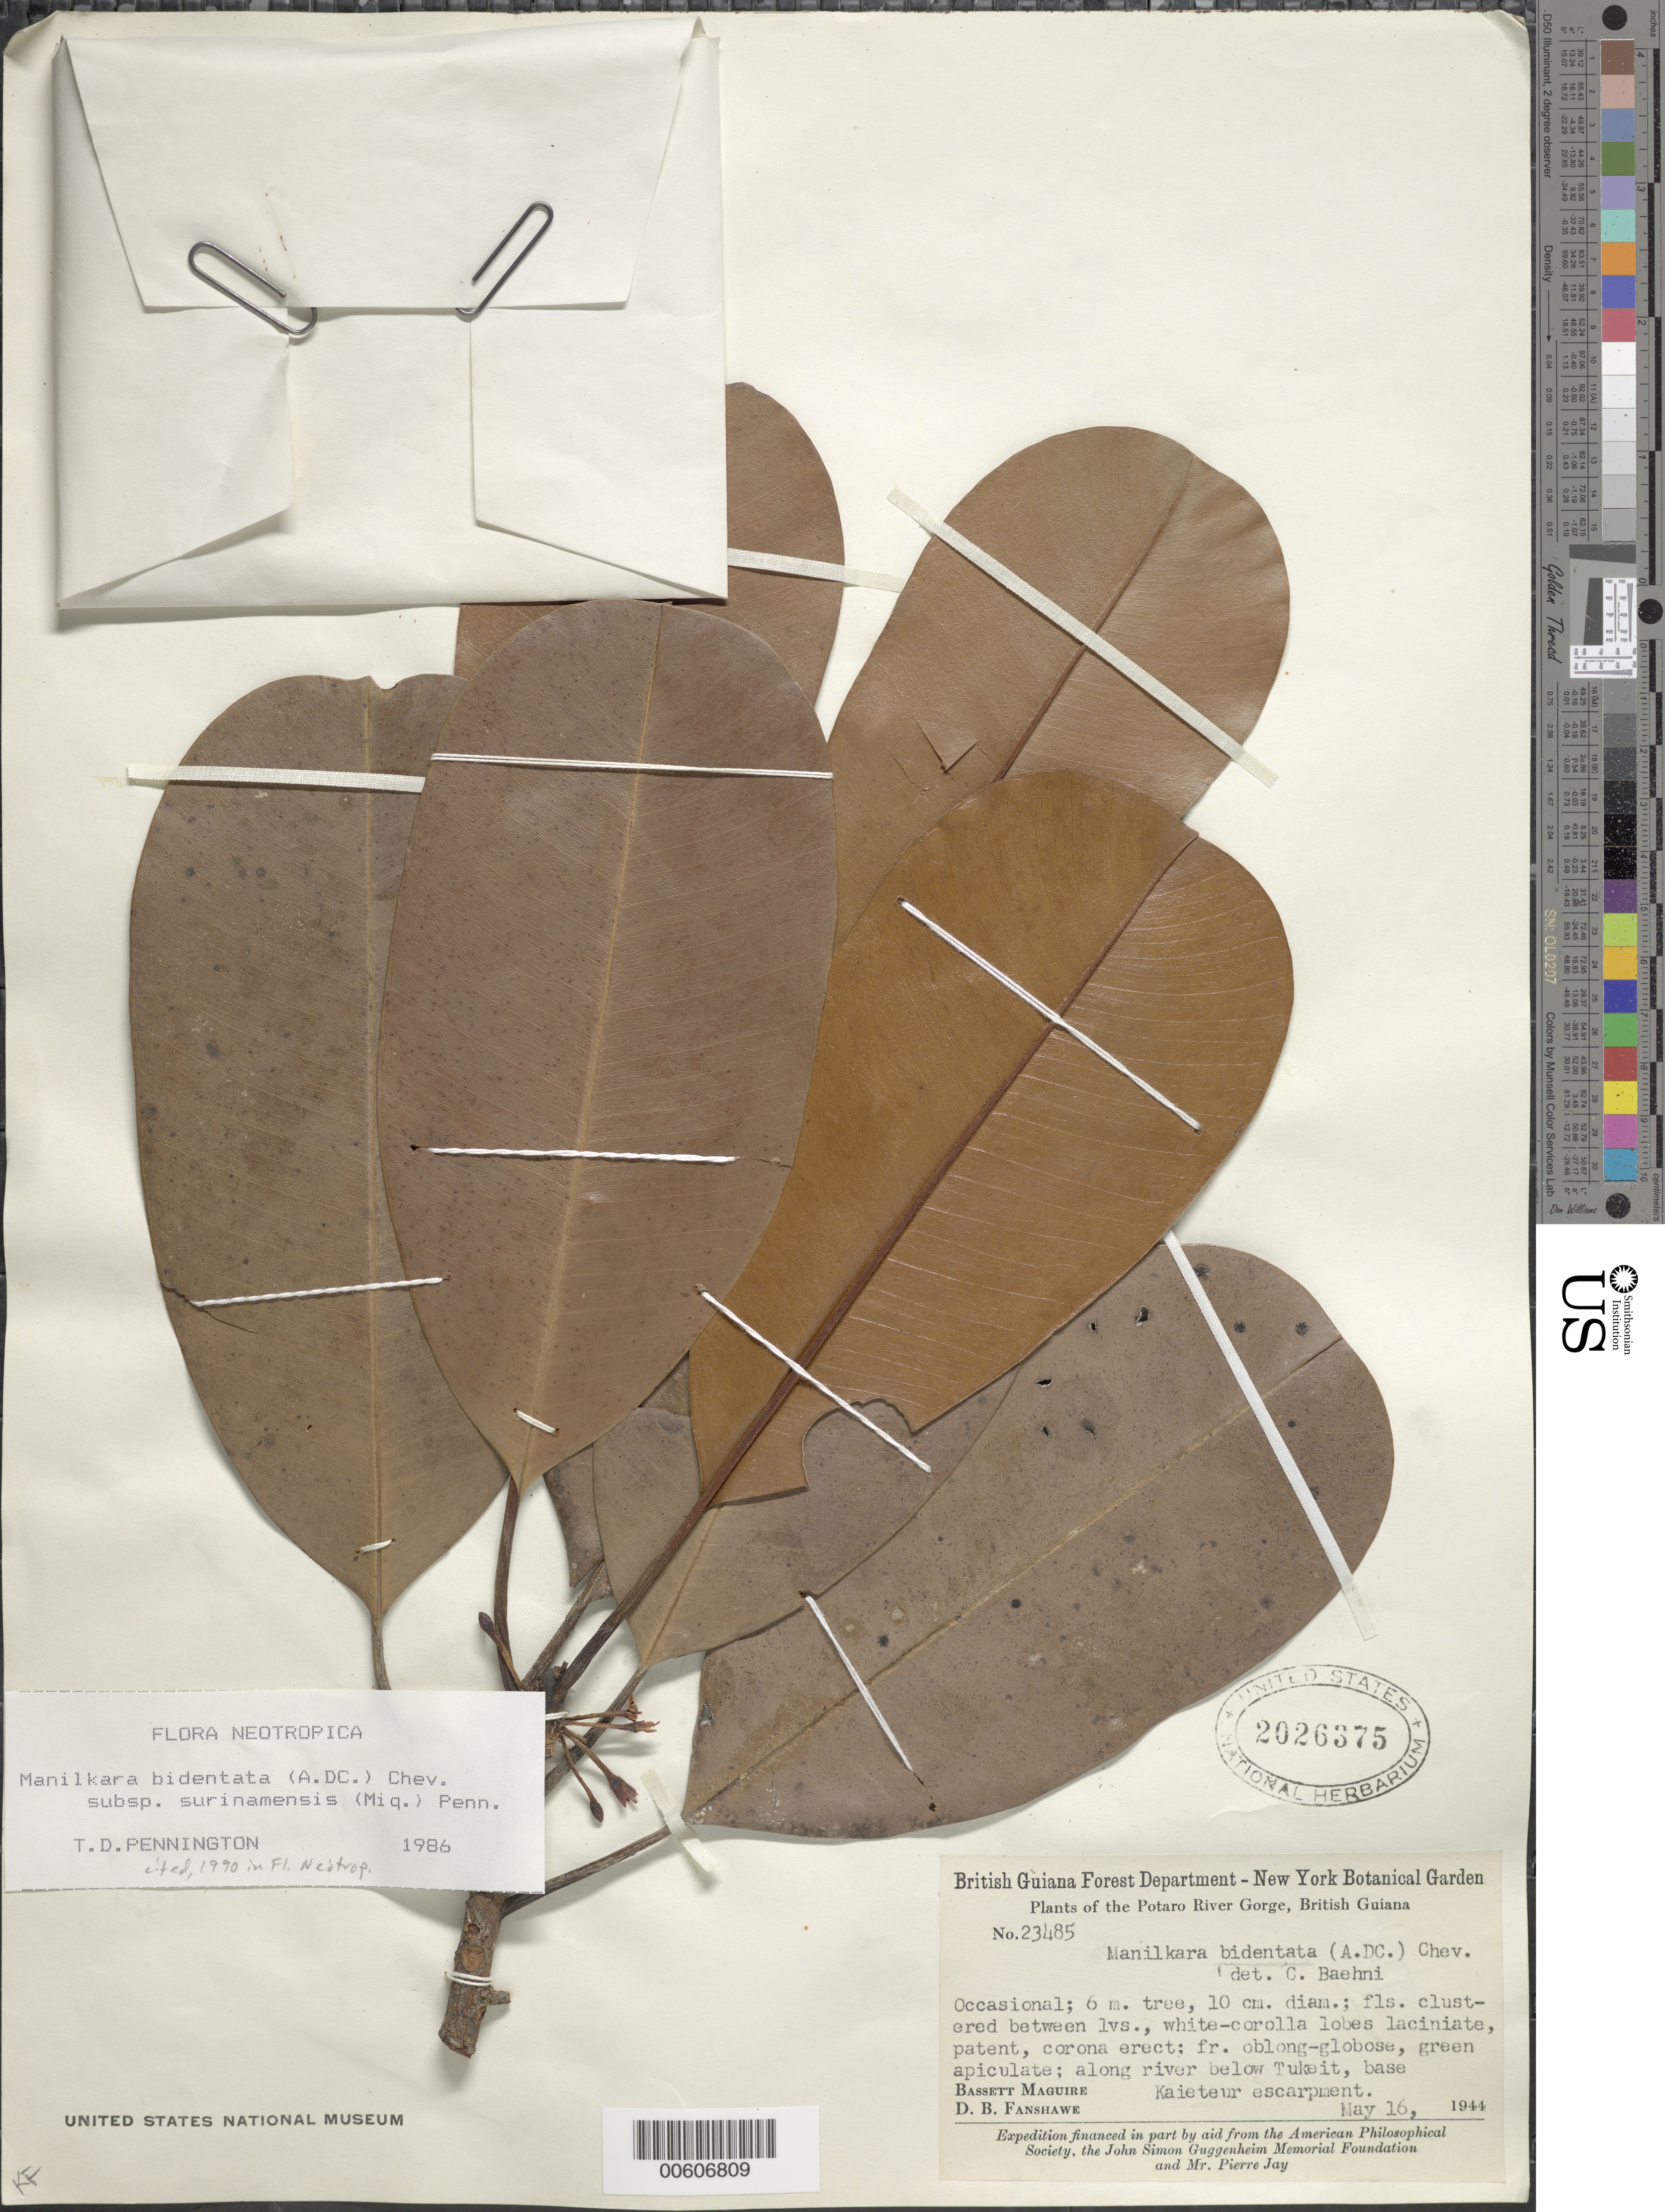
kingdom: Plantae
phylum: Tracheophyta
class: Magnoliopsida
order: Ericales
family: Sapotaceae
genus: Manilkara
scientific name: Manilkara bidentata subsp. surinamensis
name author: (Miq.) T.D. Penn.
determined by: Pennington, T. D., (K)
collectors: B. Maguire & D. B. Fanshawe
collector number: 23485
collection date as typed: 16-May-44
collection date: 1944-05-16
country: Guyana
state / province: Potaro-Siparuni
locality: Potaro River Gorge, below Tukeit, base of Kaieteur escarpment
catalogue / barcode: US 2026375